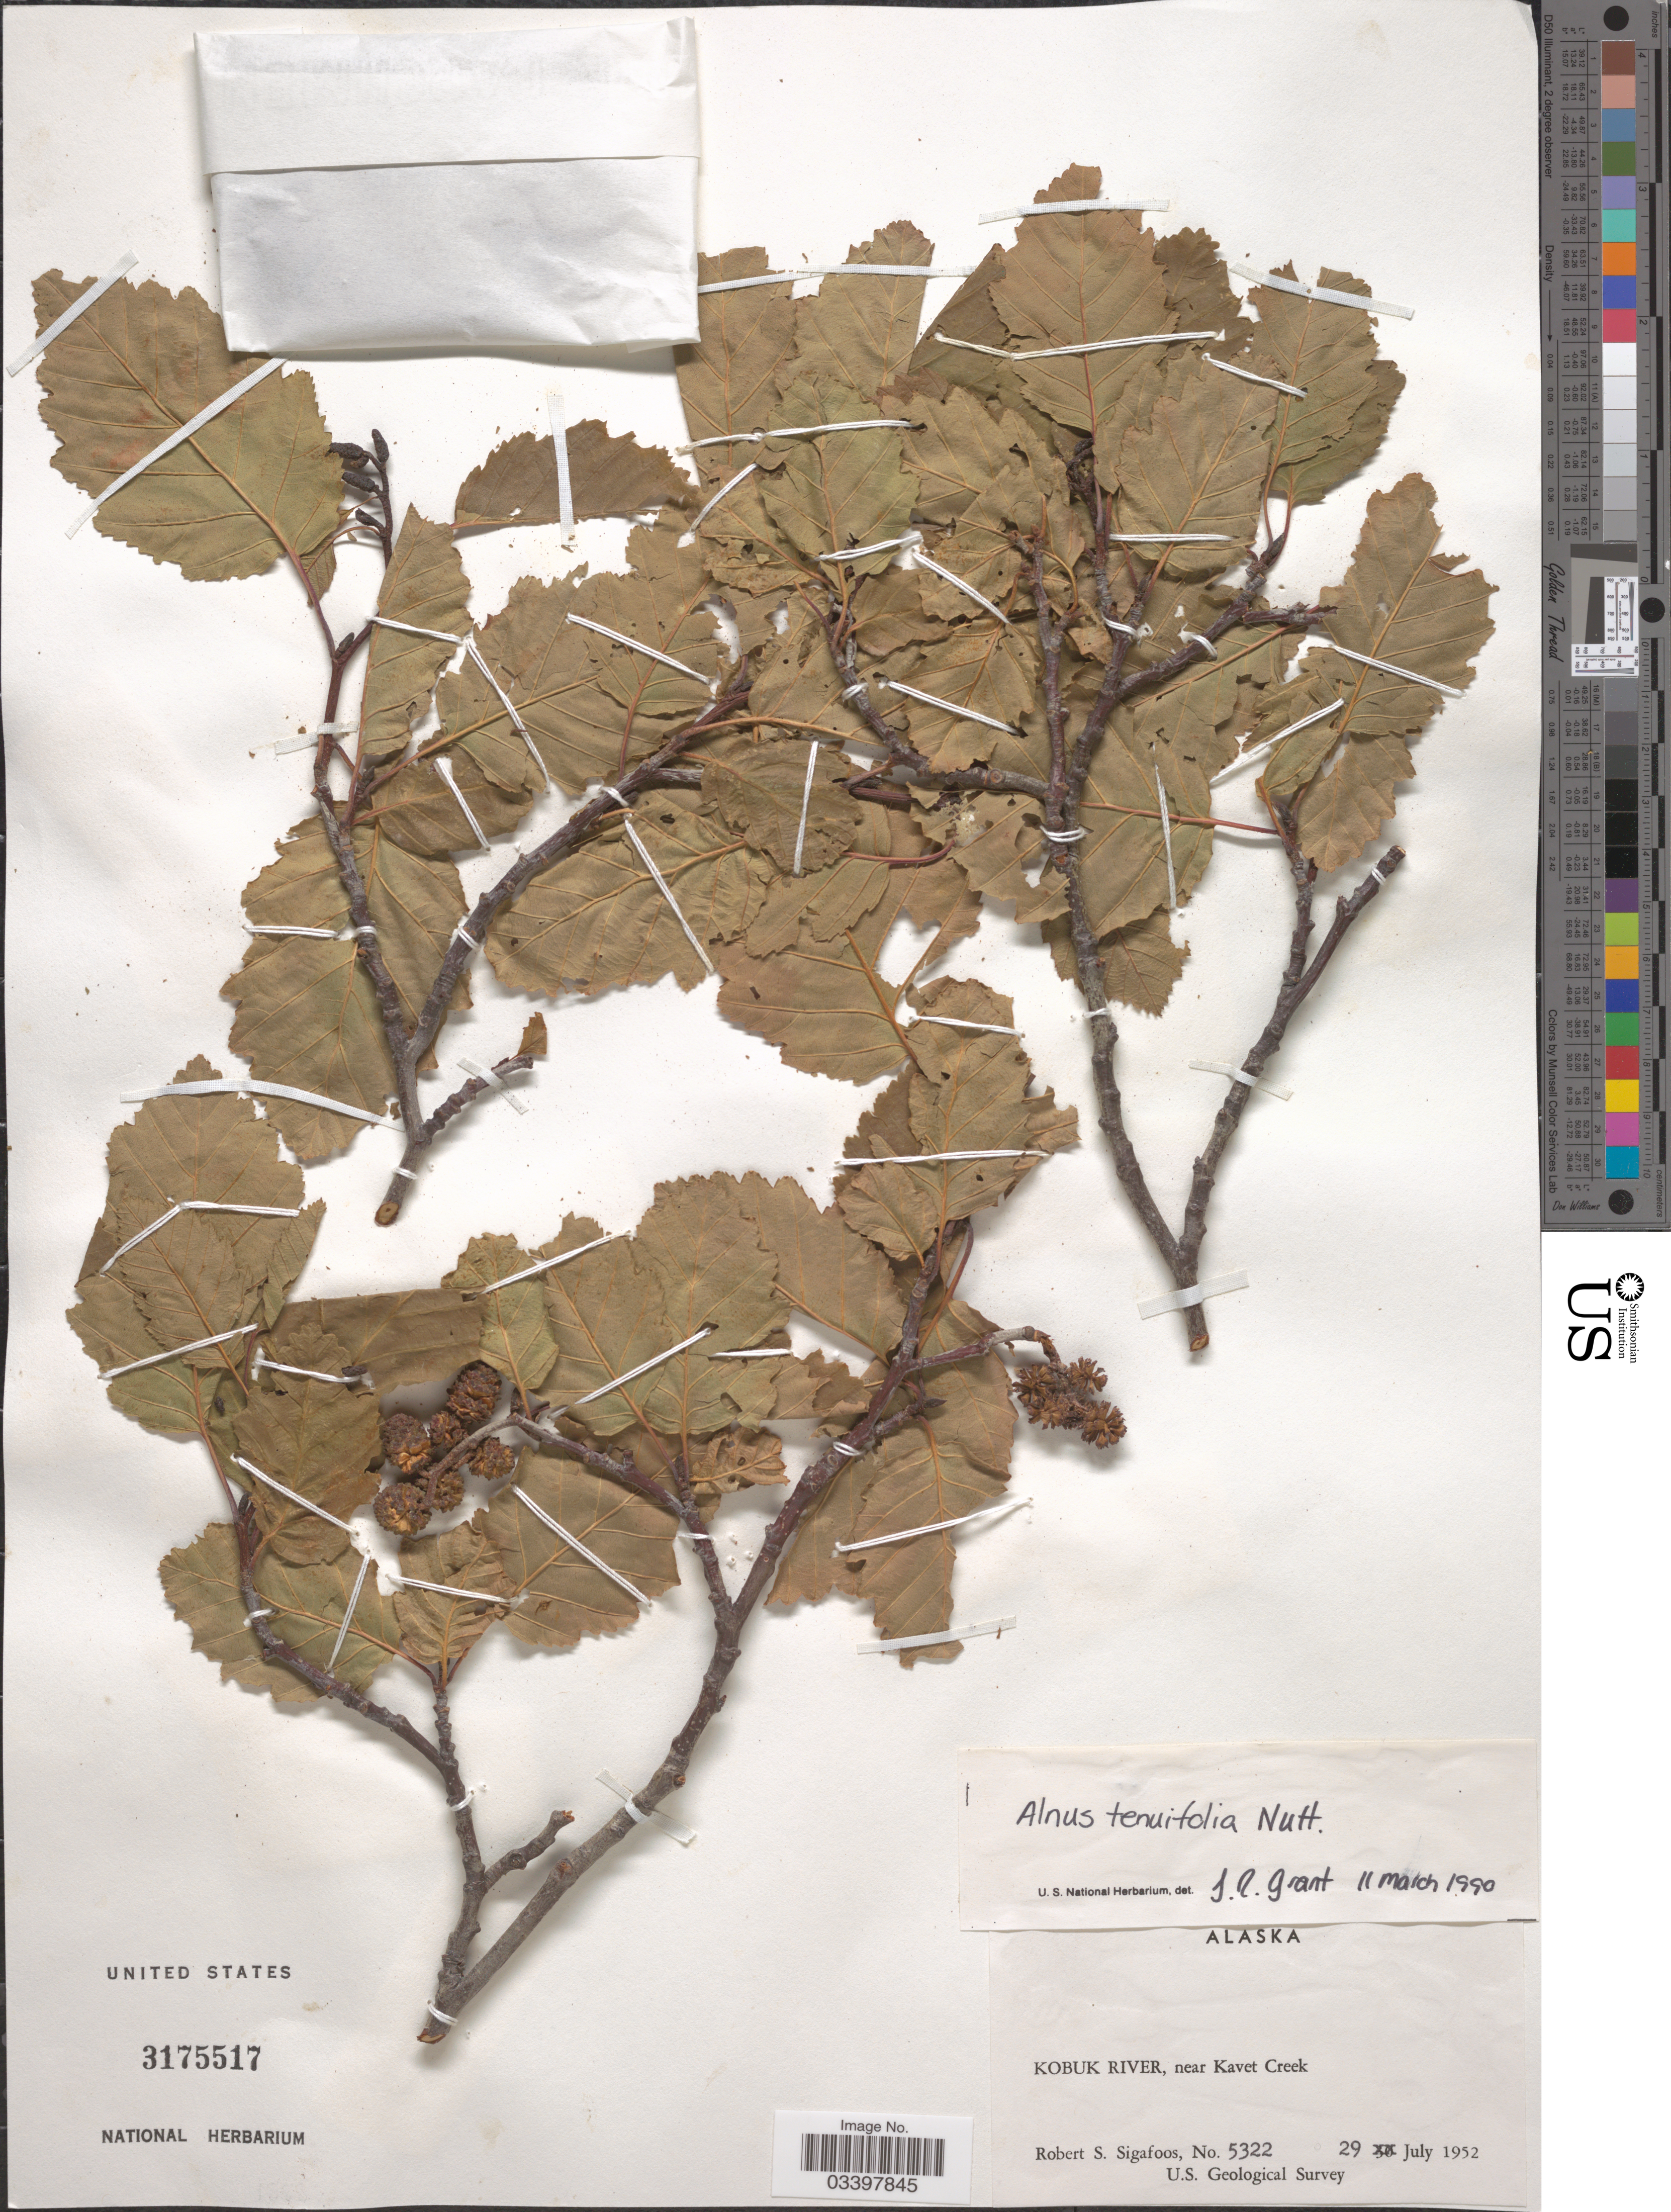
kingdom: Plantae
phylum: Tracheophyta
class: Magnoliopsida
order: Fagales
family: Betulaceae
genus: Alnus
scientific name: Alnus incana subsp. tenuifolia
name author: (Nutt.) Breitung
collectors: R. Sigafoos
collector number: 5322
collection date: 1952-07-29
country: United States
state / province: Alaska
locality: Kobuk River, near Kavet Creek.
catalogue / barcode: US 3175517